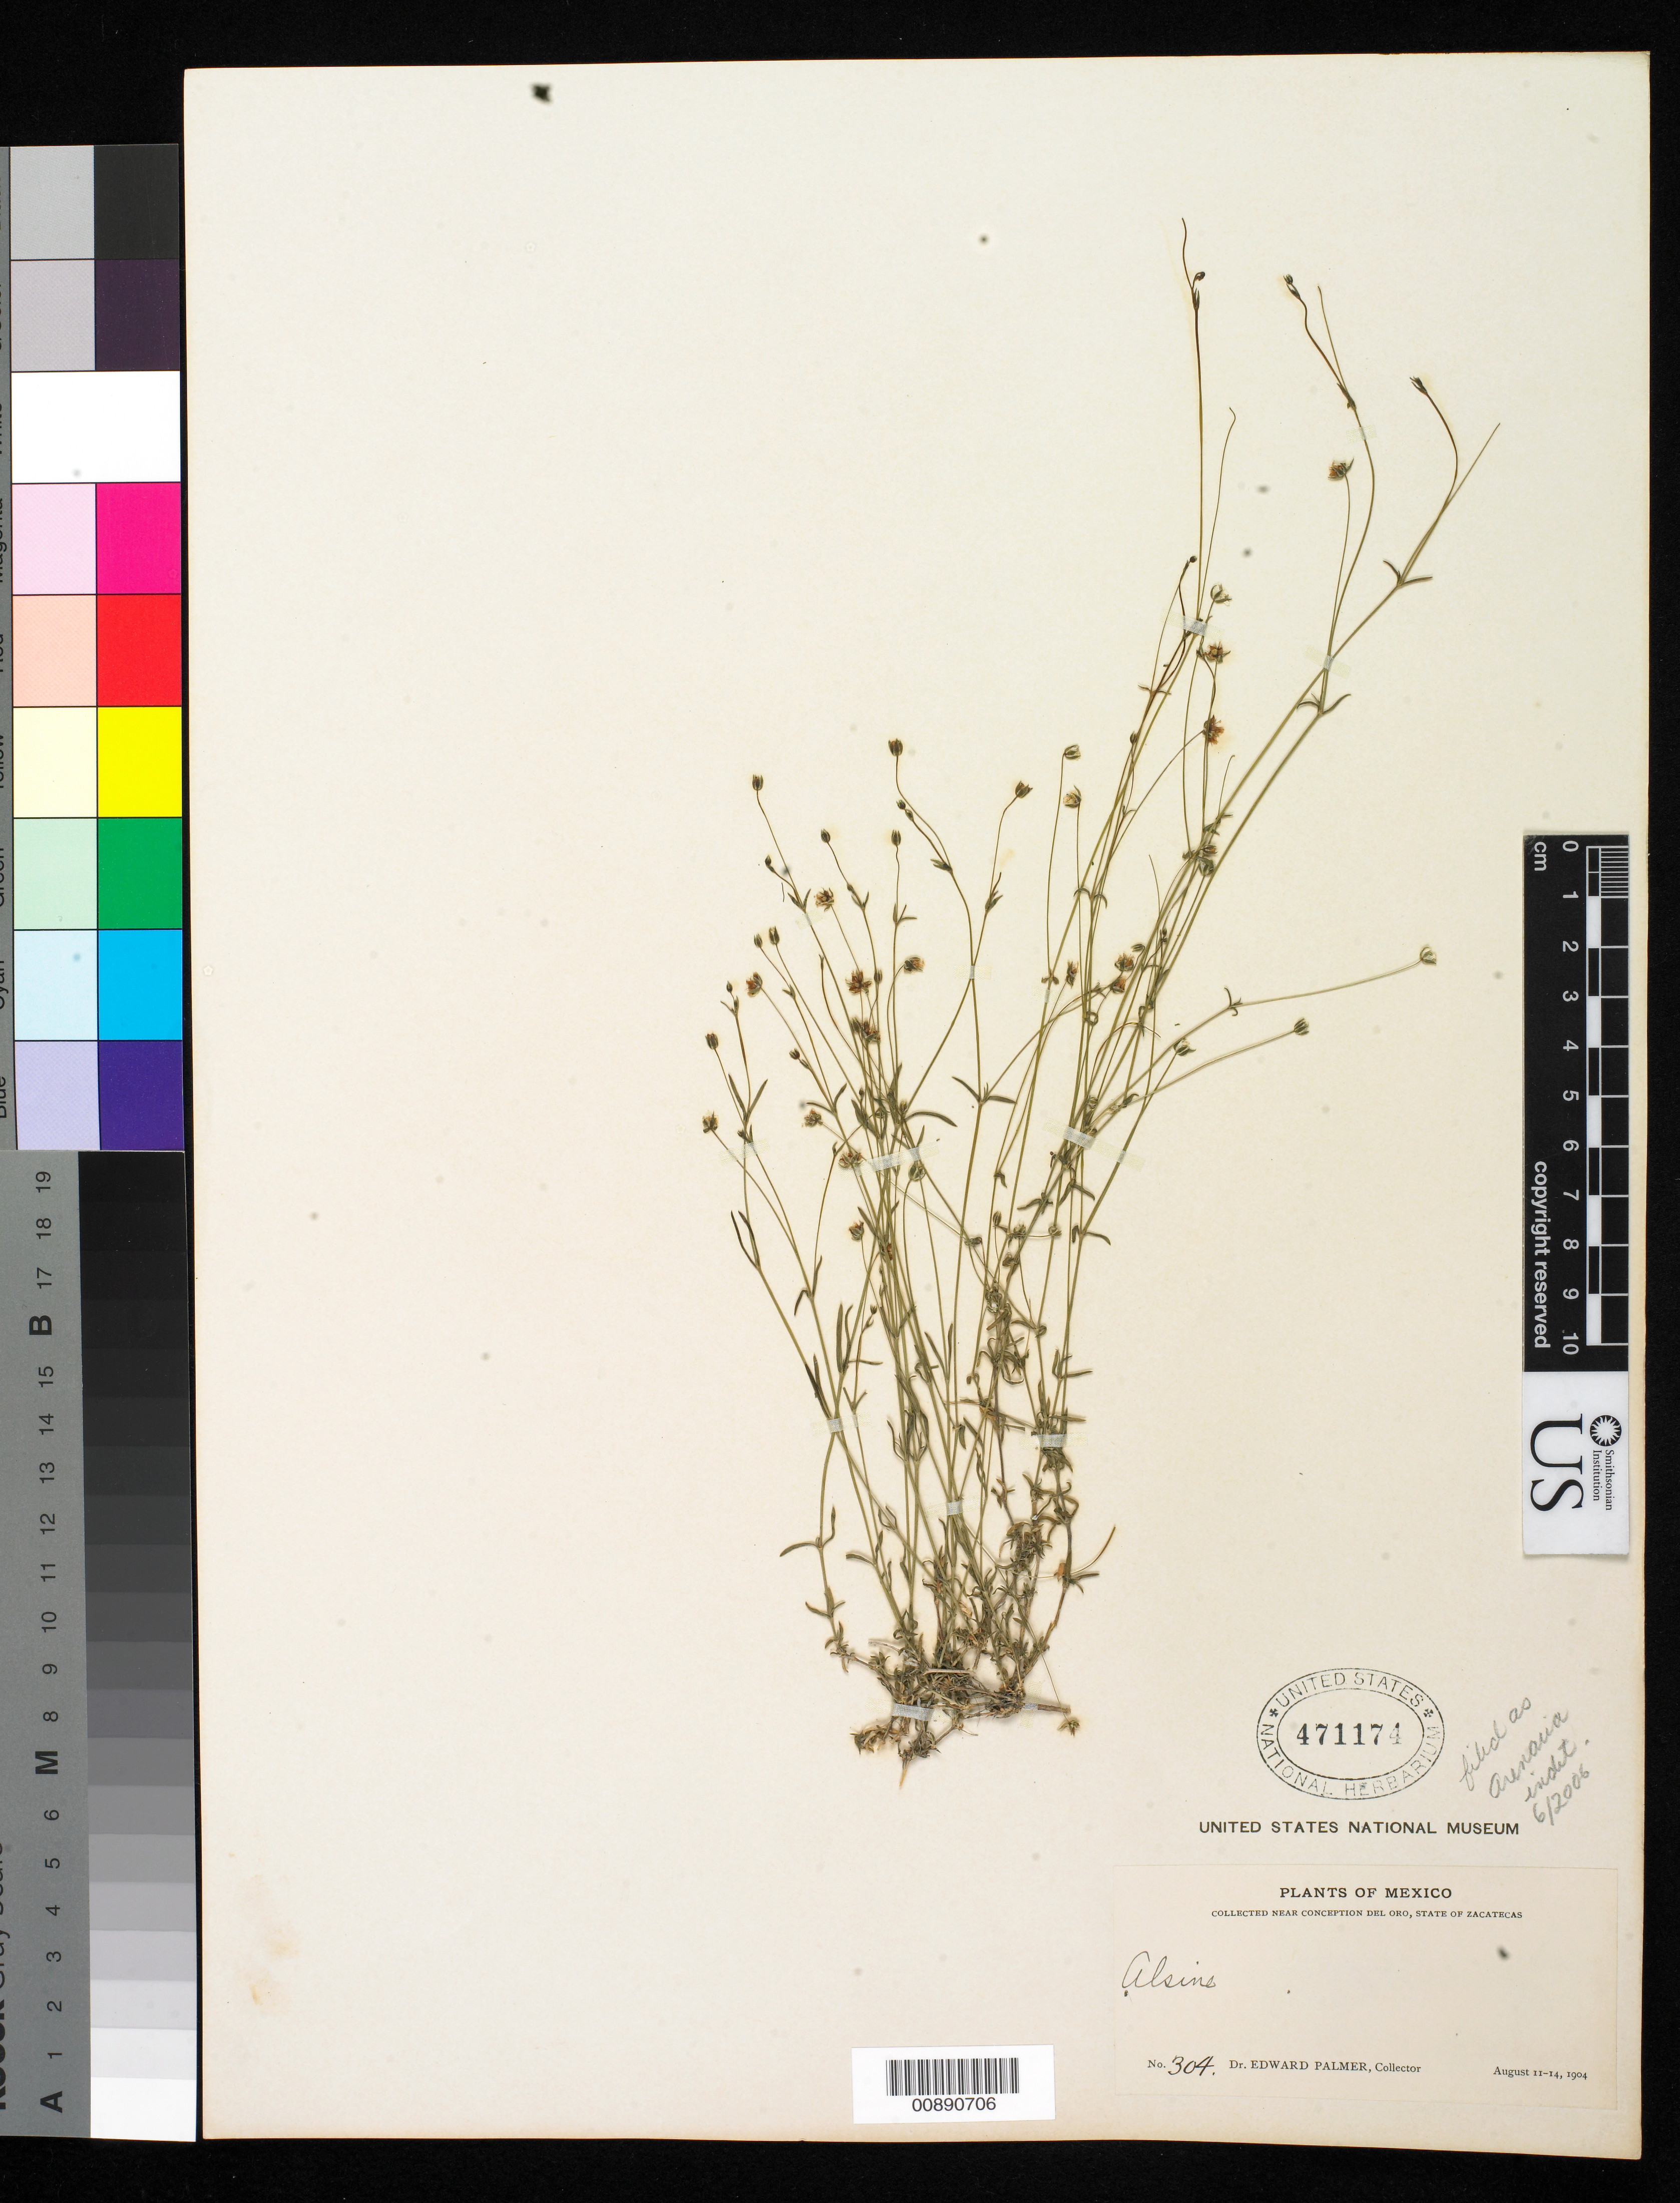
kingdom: Plantae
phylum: Tracheophyta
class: Magnoliopsida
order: Caryophyllales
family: Caryophyllaceae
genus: Arenaria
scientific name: Arenaria sp.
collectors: E. Palmer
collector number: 304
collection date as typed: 11 Aug 1904 to 14 Aug 1904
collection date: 1904-08-11/1904-08-14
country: Mexico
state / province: Zacatecas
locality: Near Concepción del Oro, Zacatecas.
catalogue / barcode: US 471174